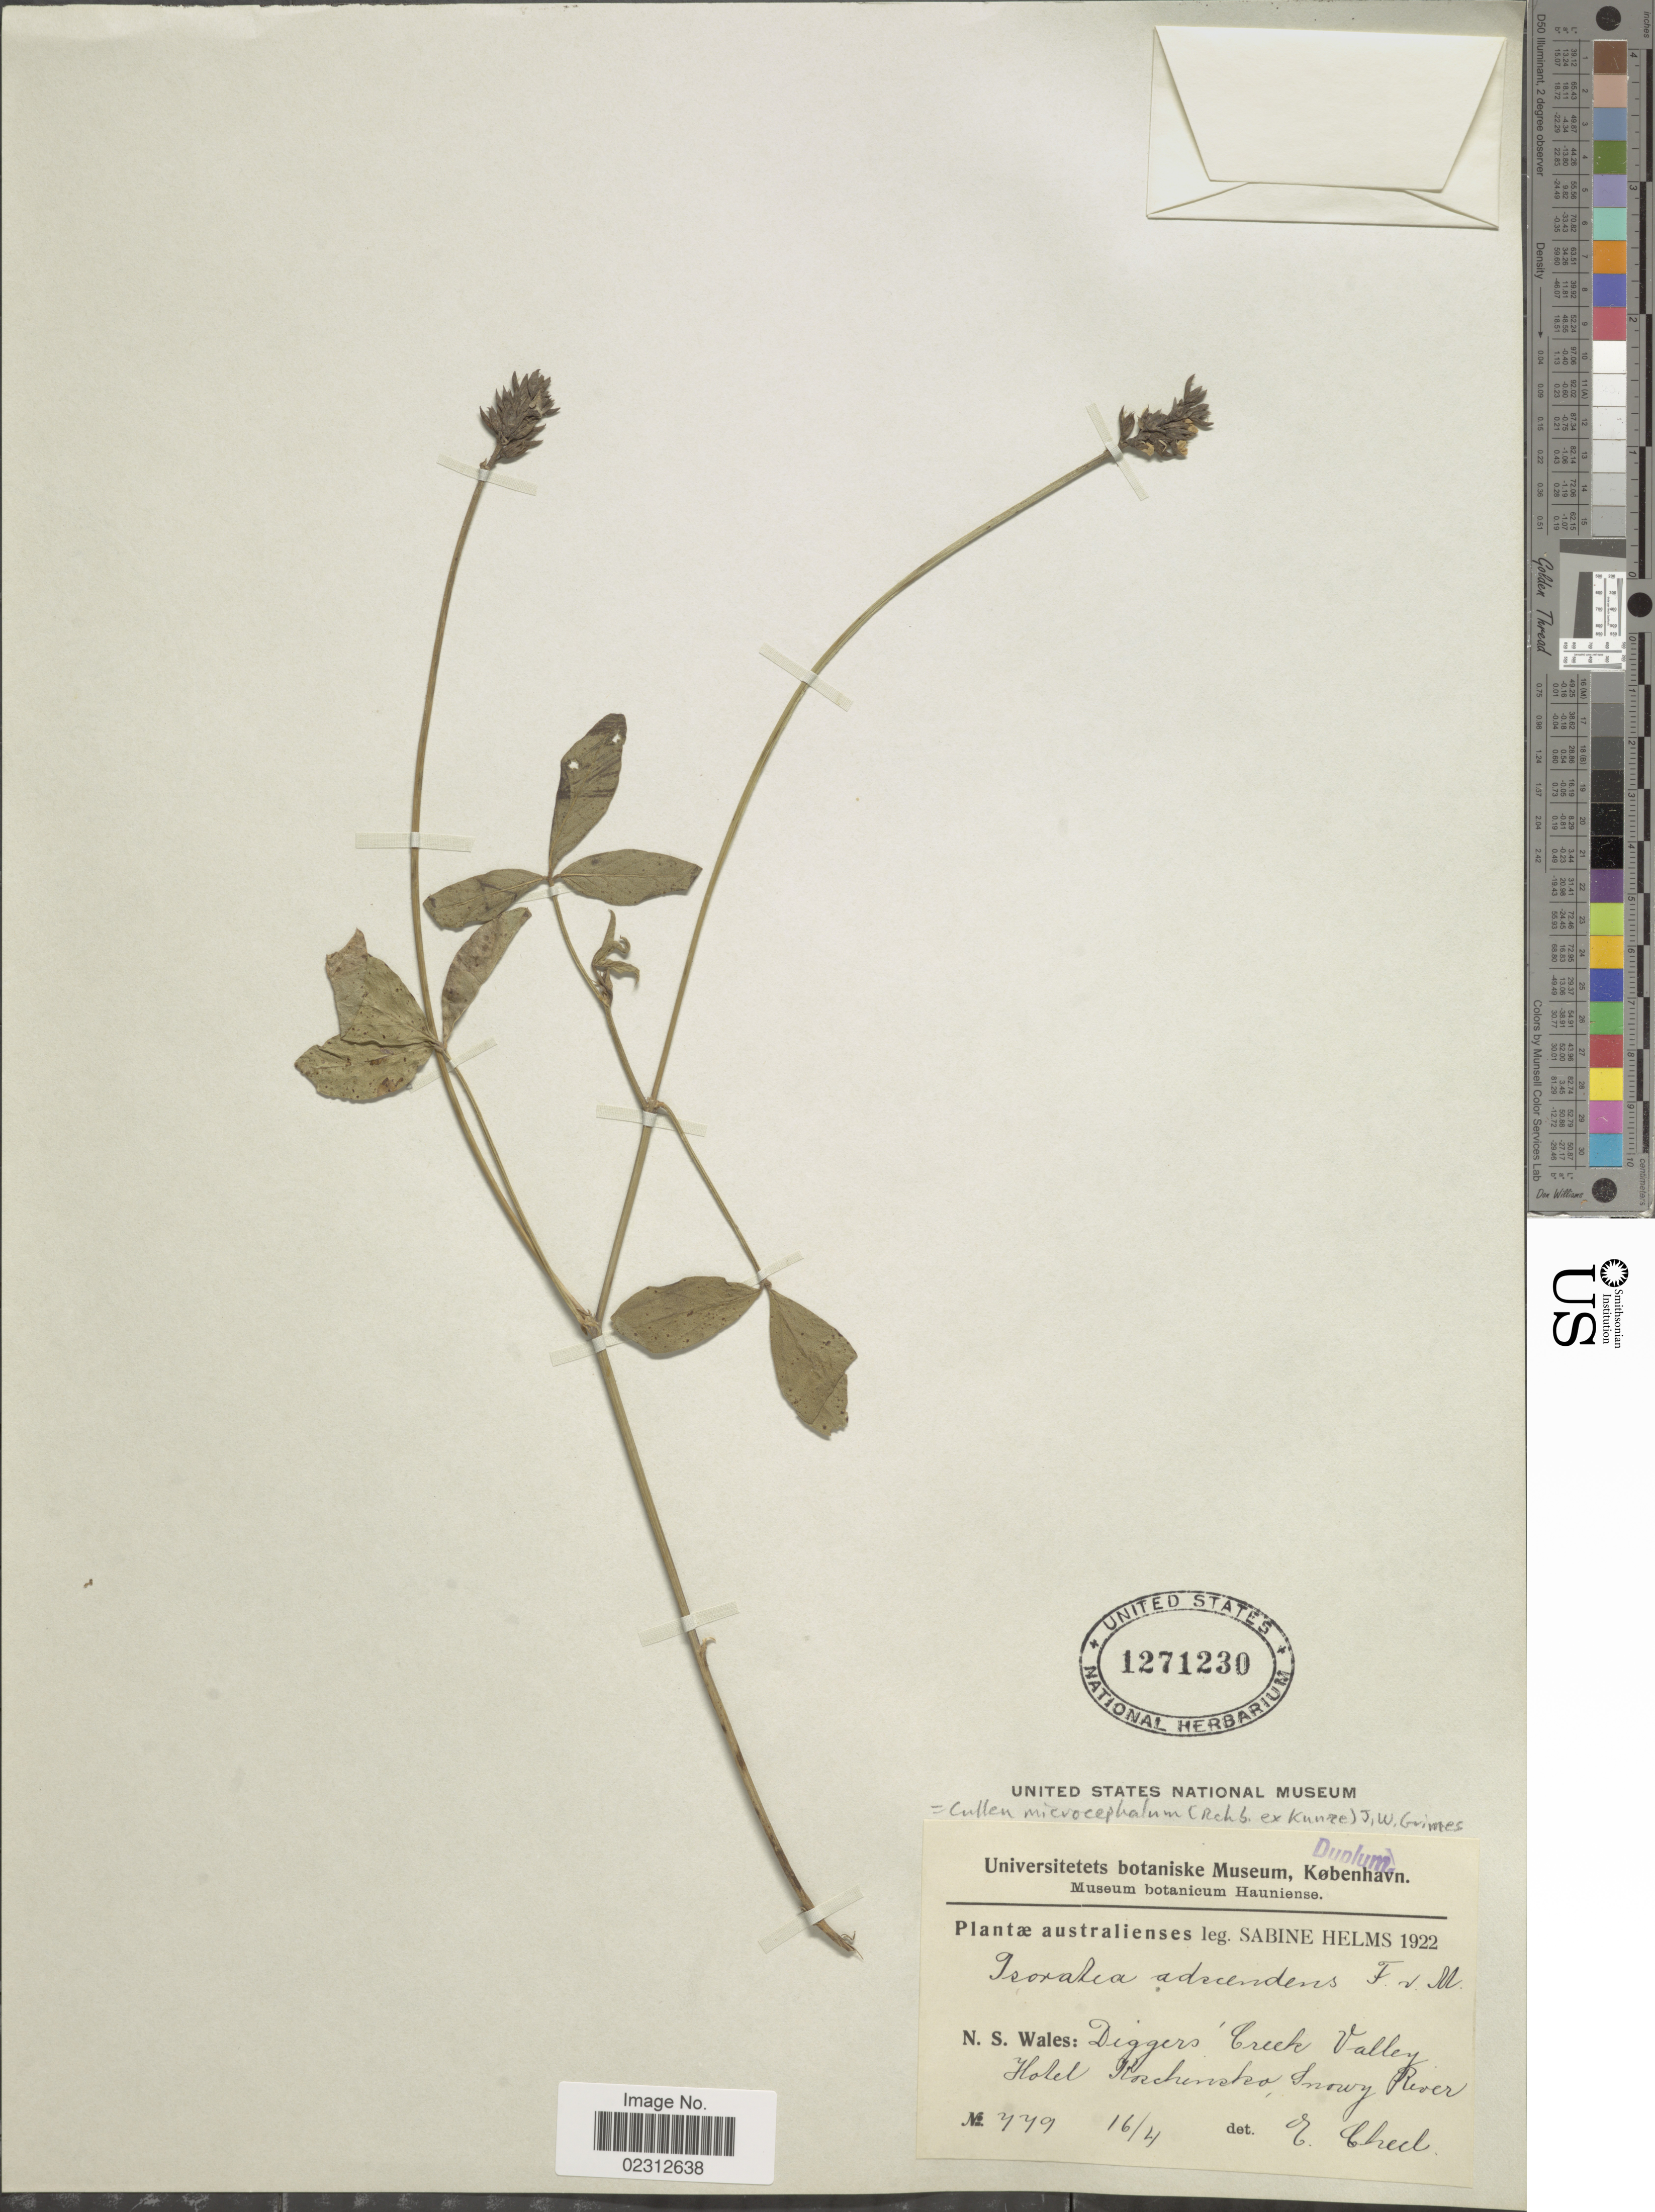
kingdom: Plantae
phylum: Tracheophyta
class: Magnoliopsida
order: Fabales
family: Fabaceae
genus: Cullen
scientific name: Cullen microcephalum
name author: (Rchb. ex Kunze) J.W. Grimes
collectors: S. Helms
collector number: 779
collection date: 1922-04-16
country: Australia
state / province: New South Wales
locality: Diggers Creek Valley Hotel Koshinsko, Snowy River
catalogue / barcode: US 1271230